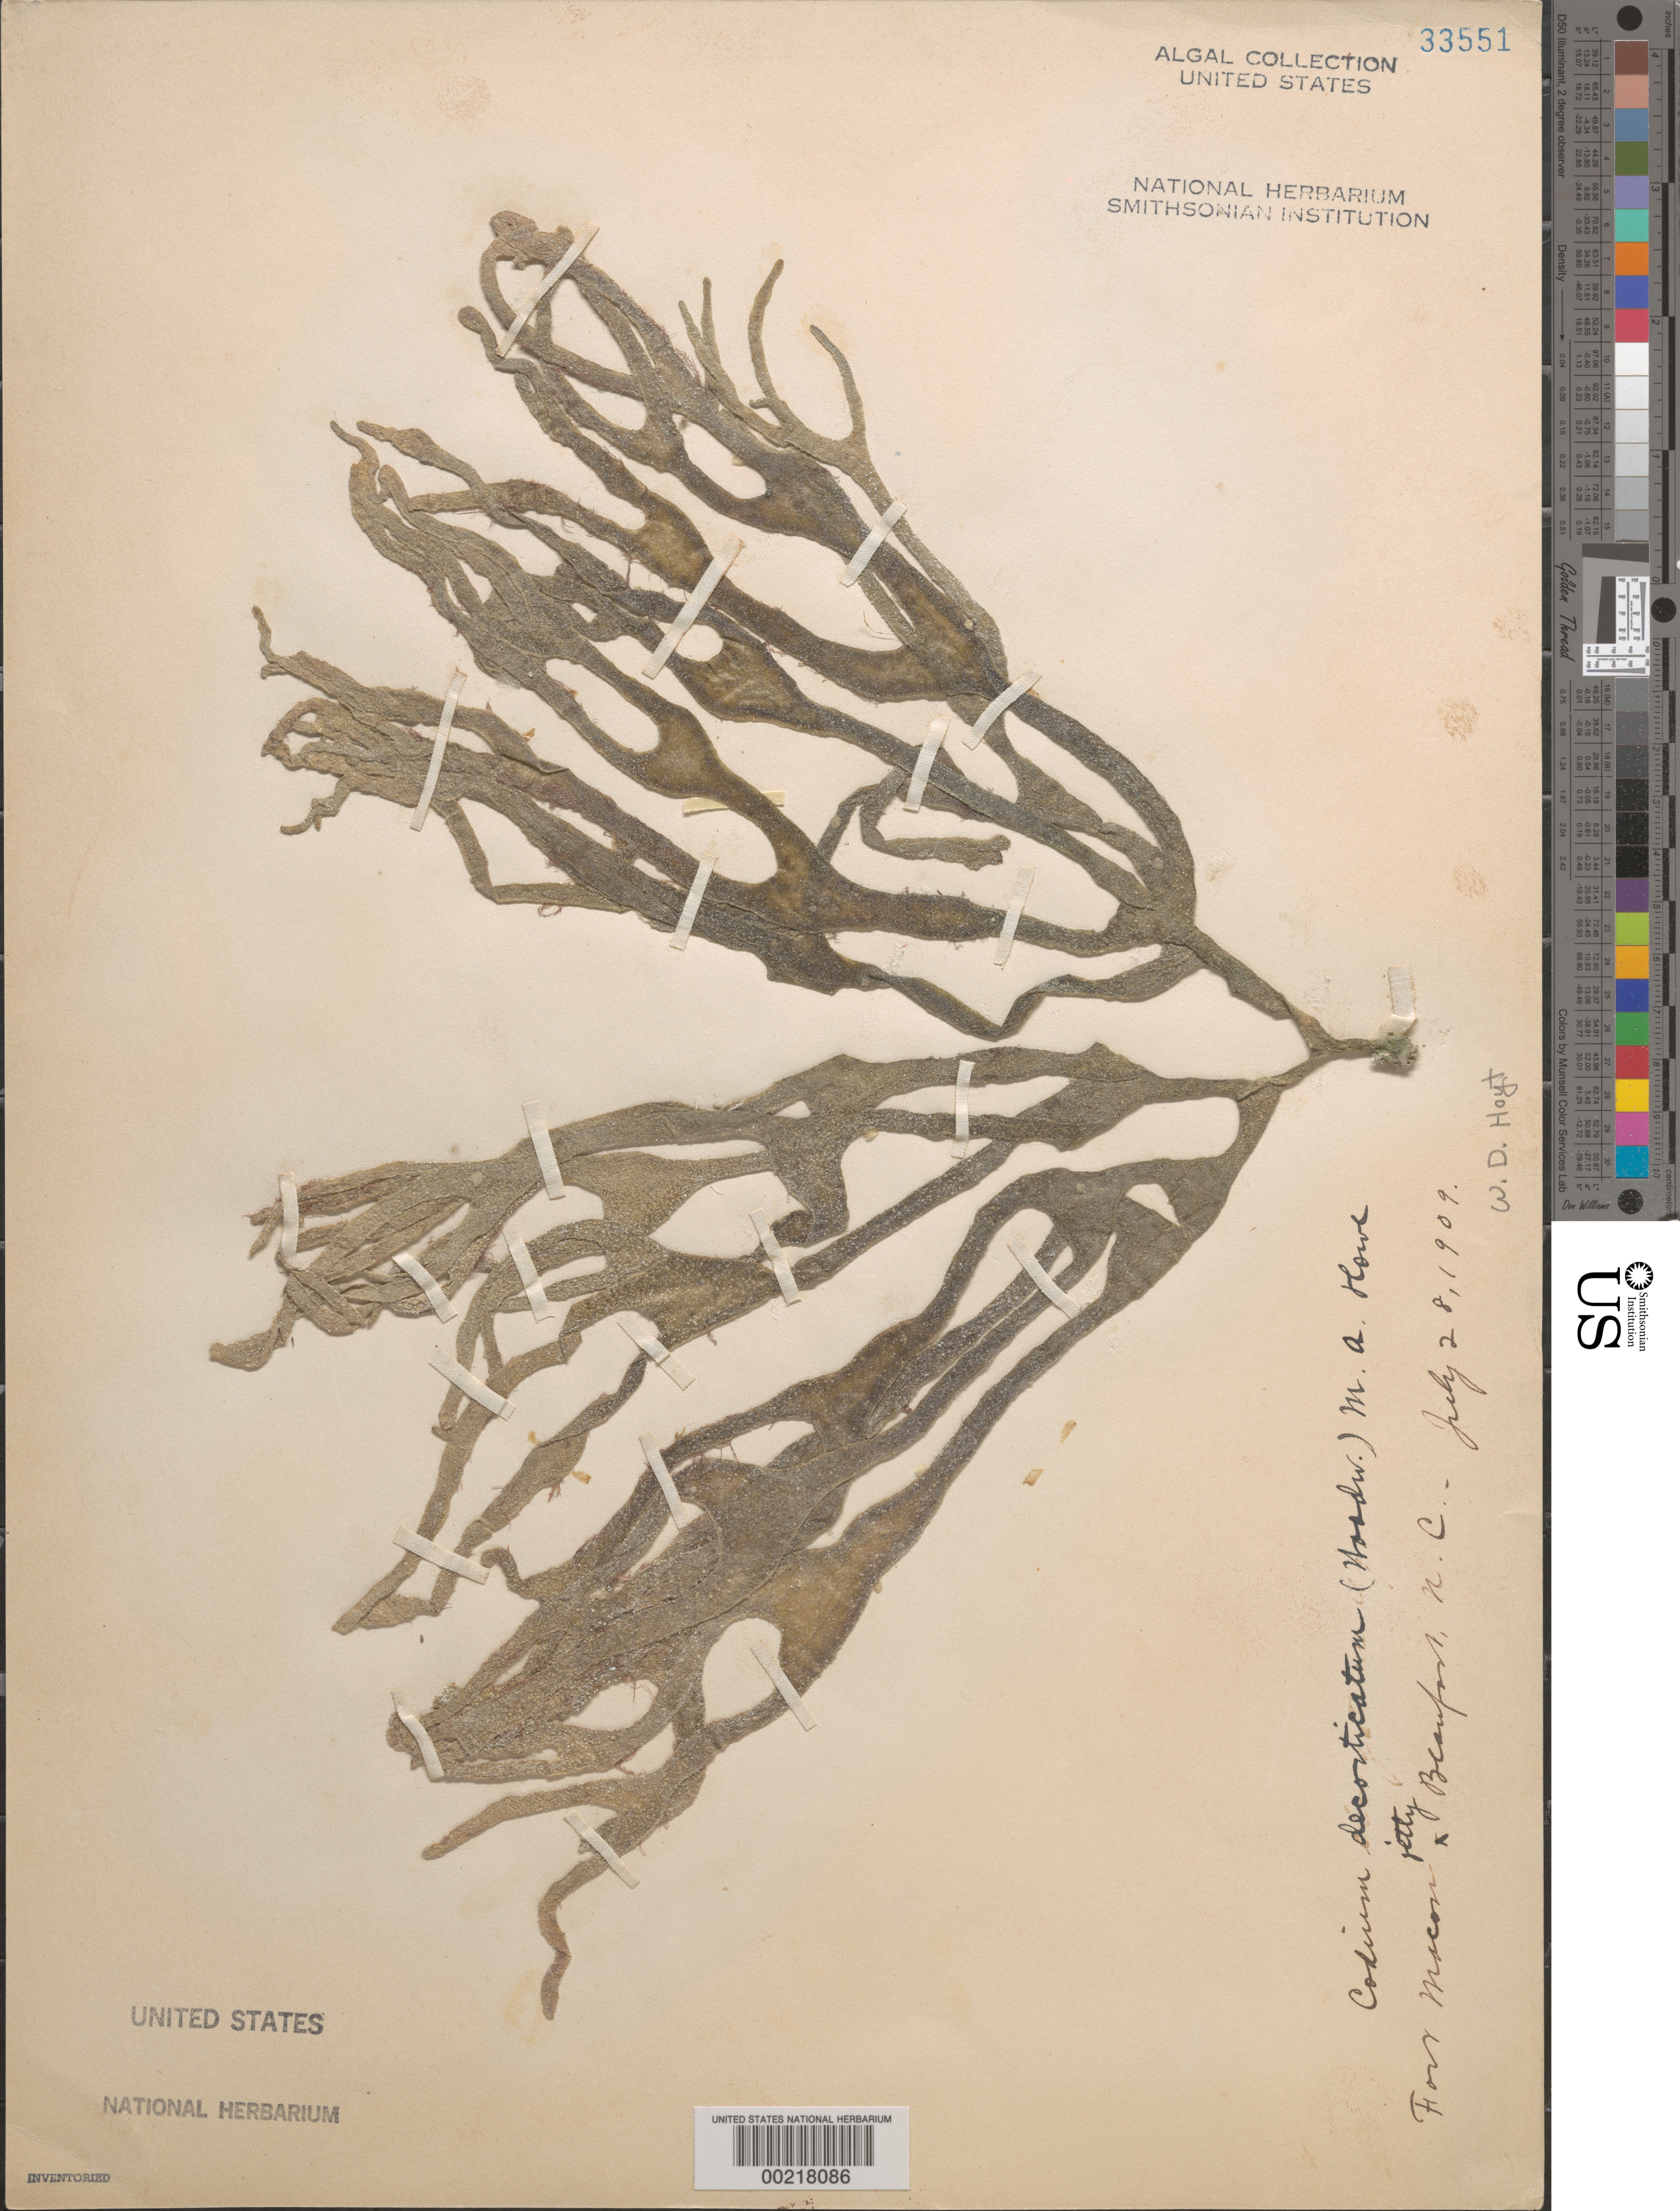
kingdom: Plantae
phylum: Chlorophyta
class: Ulvophyceae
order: Bryopsidales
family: Codiaceae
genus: Codium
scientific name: Codium decorticatum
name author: (Woodw.) M. Howe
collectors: W. D. Hoyt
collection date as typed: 28 Jul 1909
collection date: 1909-07-28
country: United States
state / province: North Carolina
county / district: Carteret County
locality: Beaufort, Fort Macon jetty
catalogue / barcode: US 33551